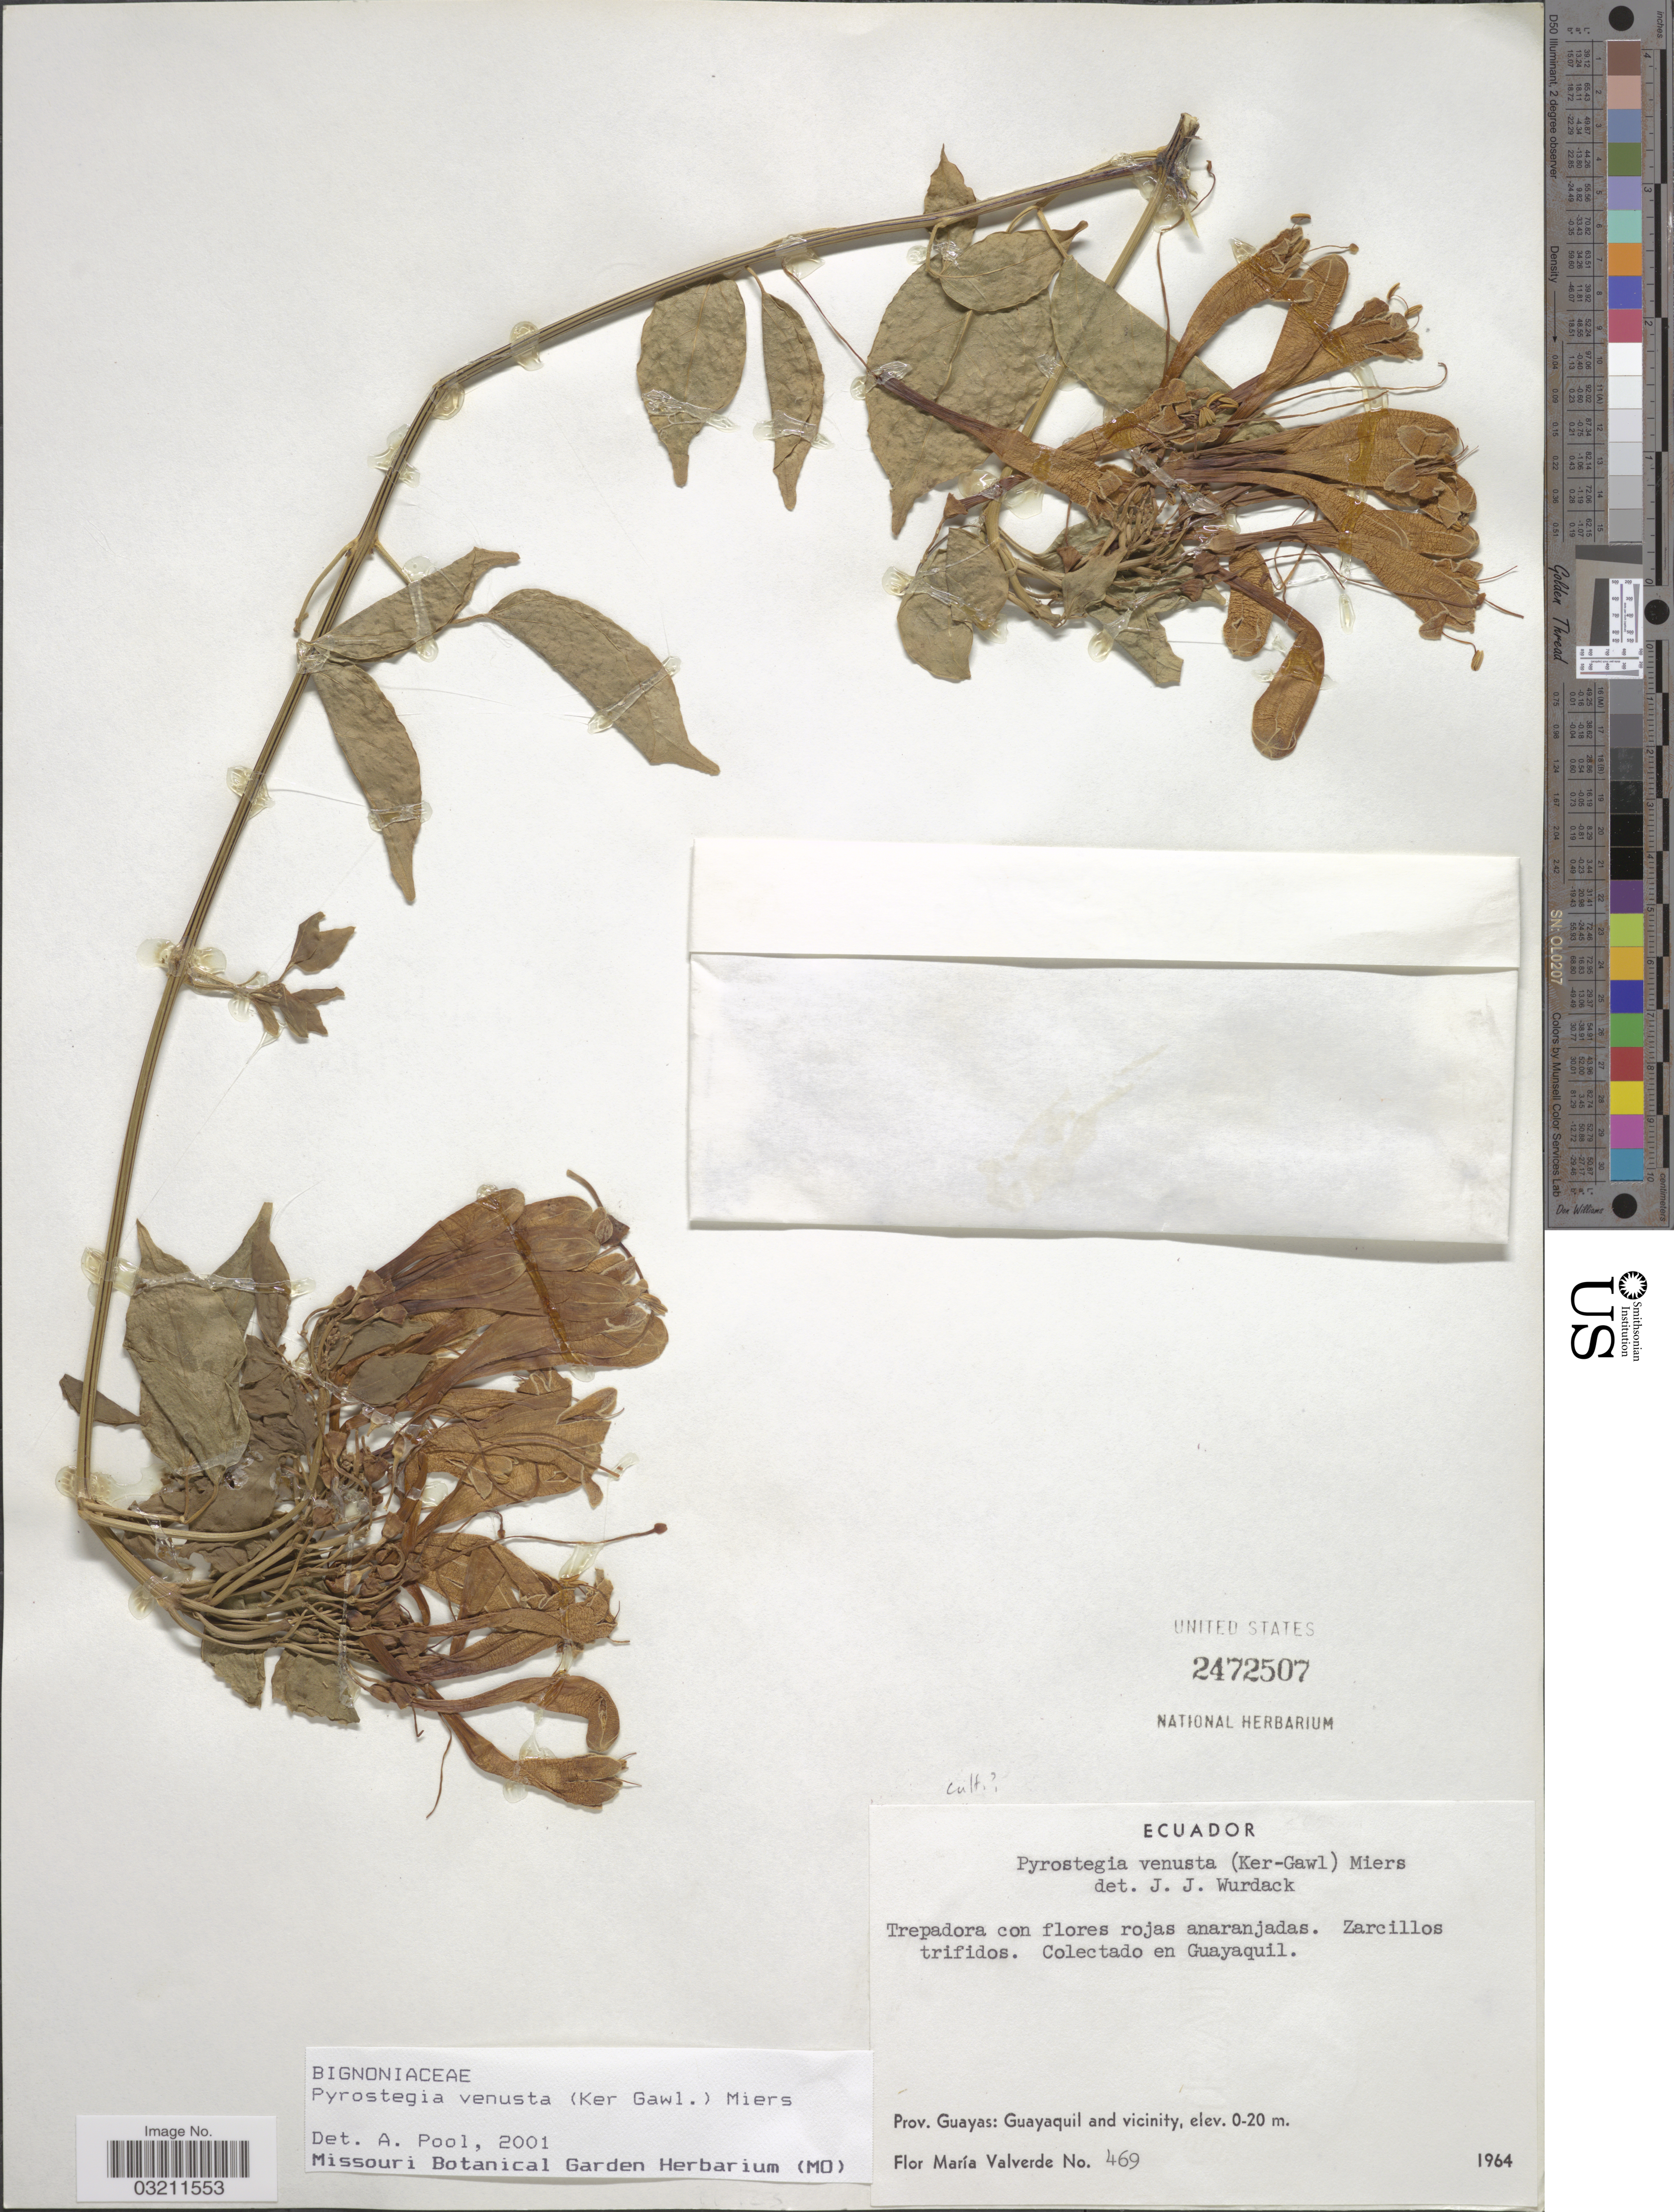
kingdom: Plantae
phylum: Tracheophyta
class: Magnoliopsida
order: Lamiales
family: Bignoniaceae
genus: Pyrostegia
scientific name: Pyrostegia venusta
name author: (Ker Gawl.) Miers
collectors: F. M. Valverde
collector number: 469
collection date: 1964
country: Ecuador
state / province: Guayas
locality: Guayaquil and vicinity.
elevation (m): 0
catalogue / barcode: US 2472507